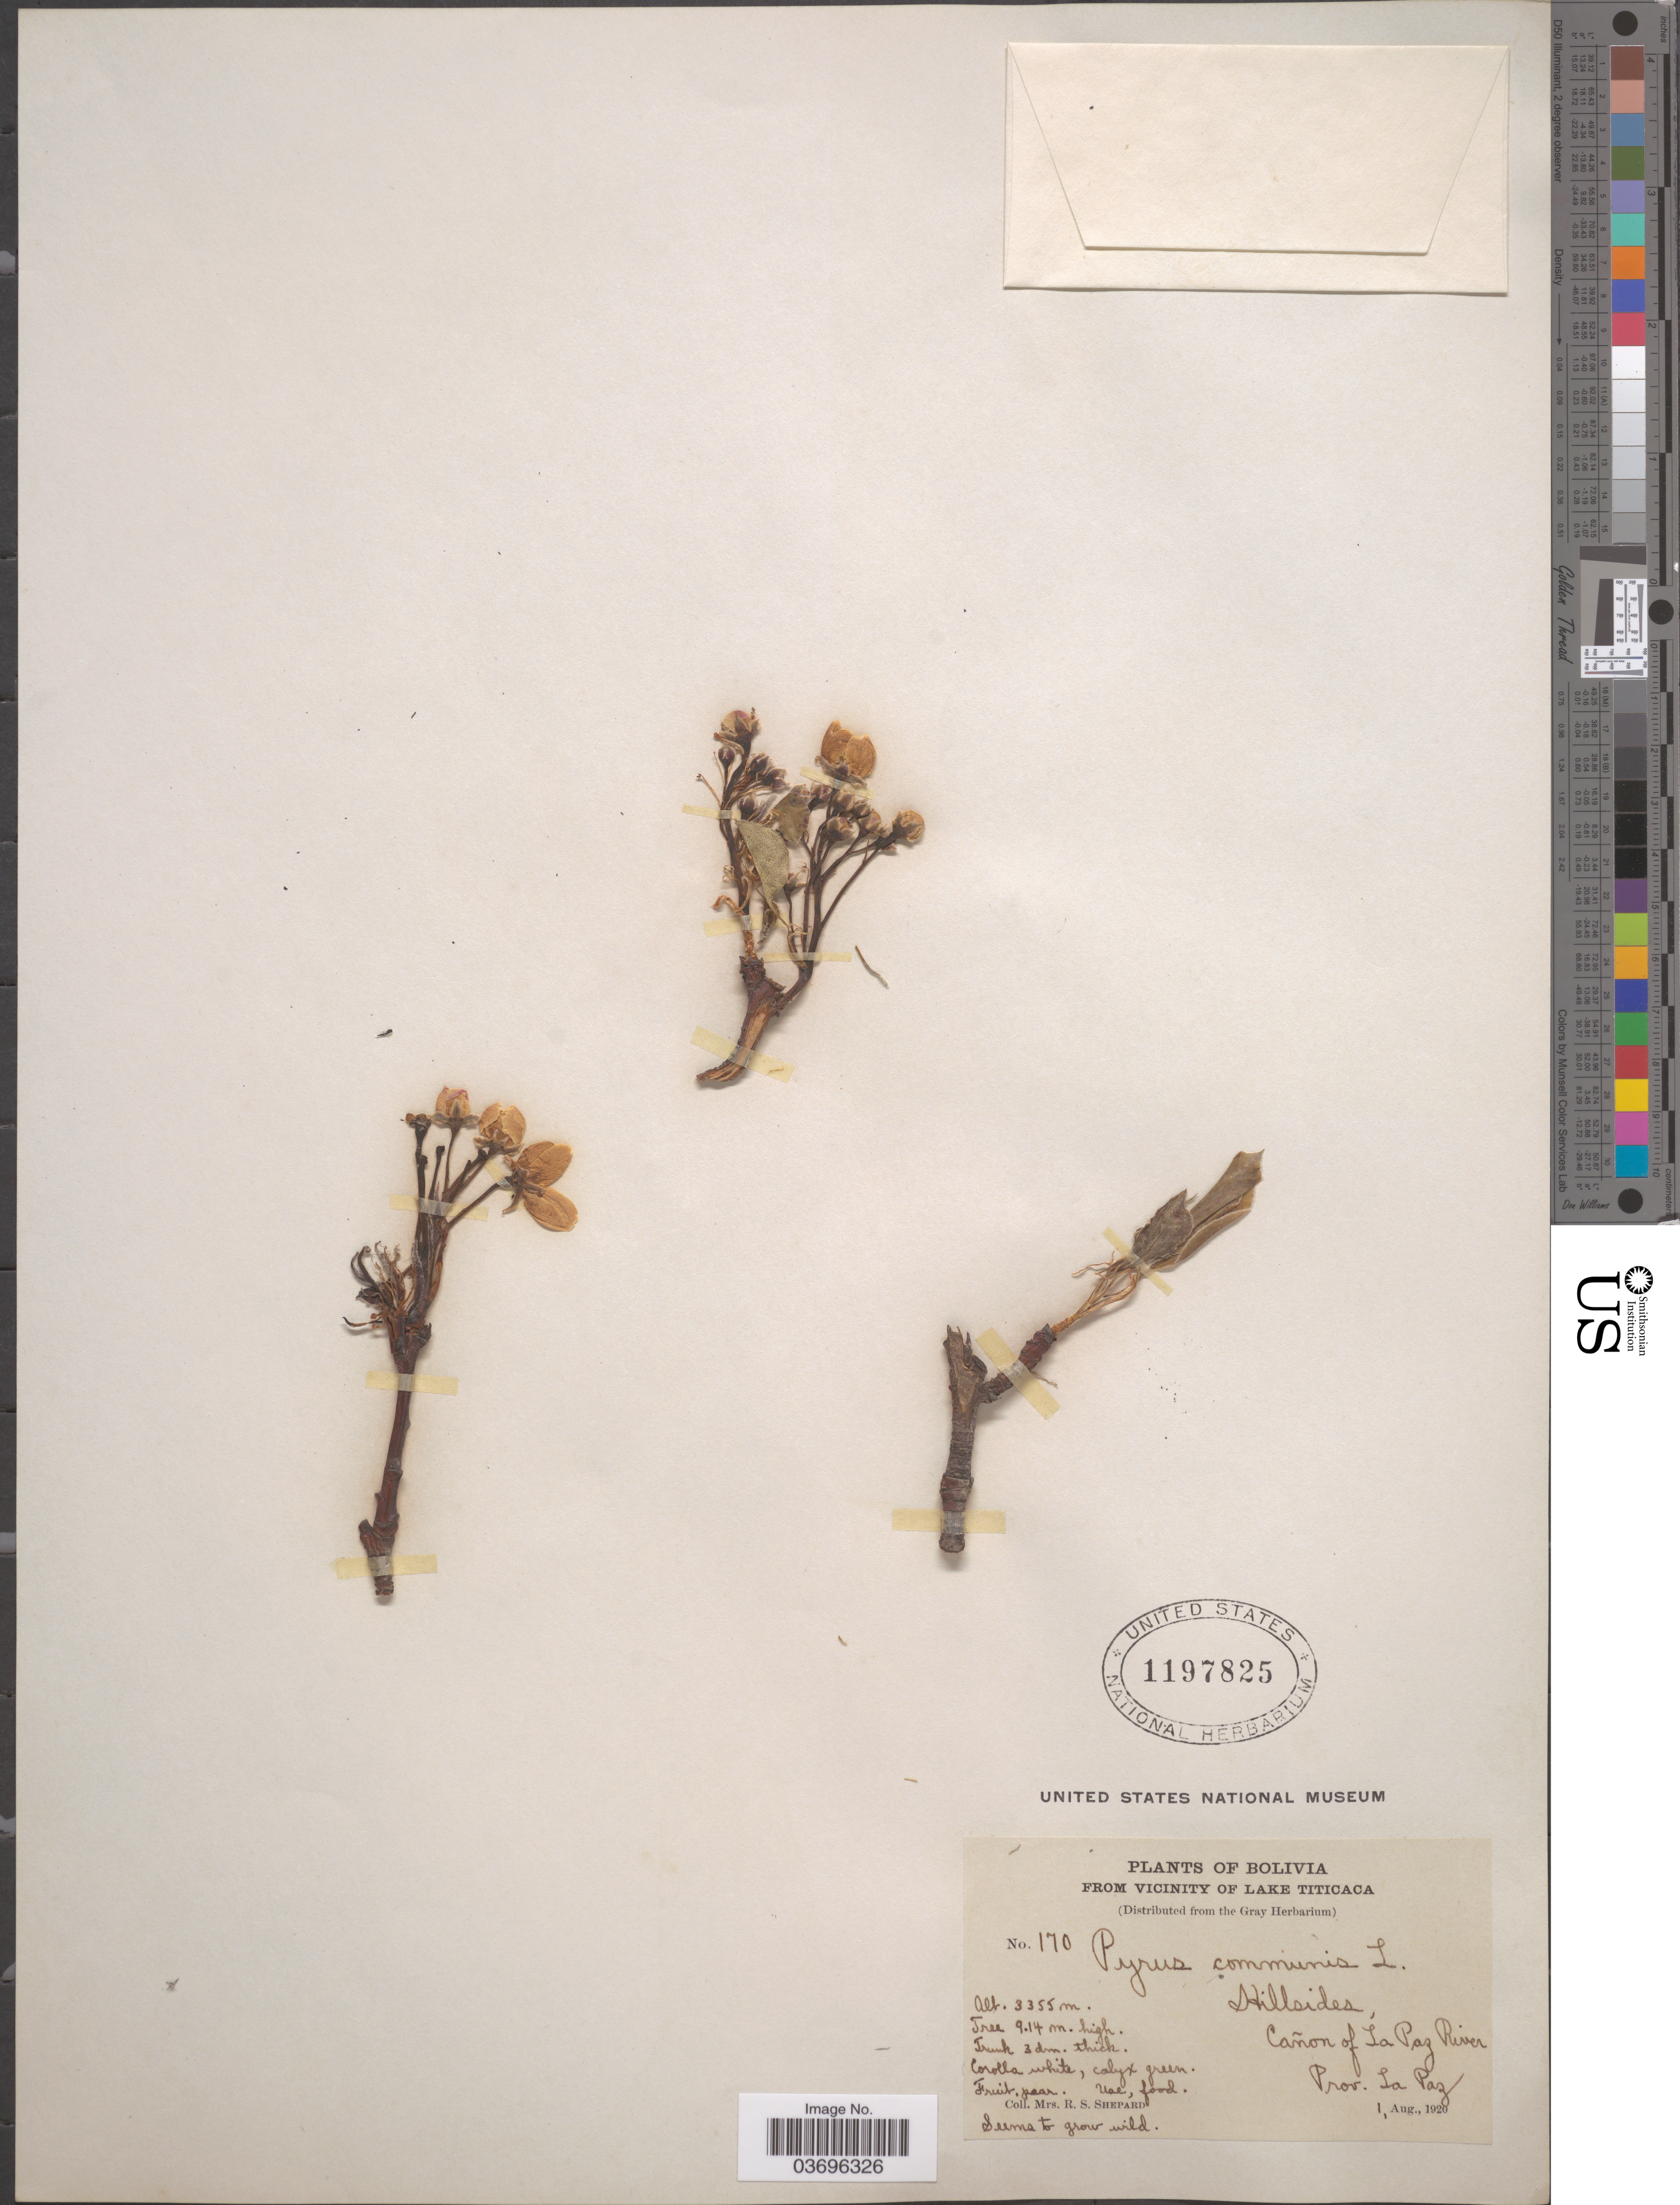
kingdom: Plantae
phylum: Tracheophyta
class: Magnoliopsida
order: Rosales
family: Rosaceae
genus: Pyrus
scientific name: Pyrus communis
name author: L.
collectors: R. Shepard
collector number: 170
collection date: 1920-08-01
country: Bolivia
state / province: La Paz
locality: Vicinity of Lake Titicaca. Hillsides, Cañon of La Paz River.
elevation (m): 3355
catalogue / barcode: US 1197825